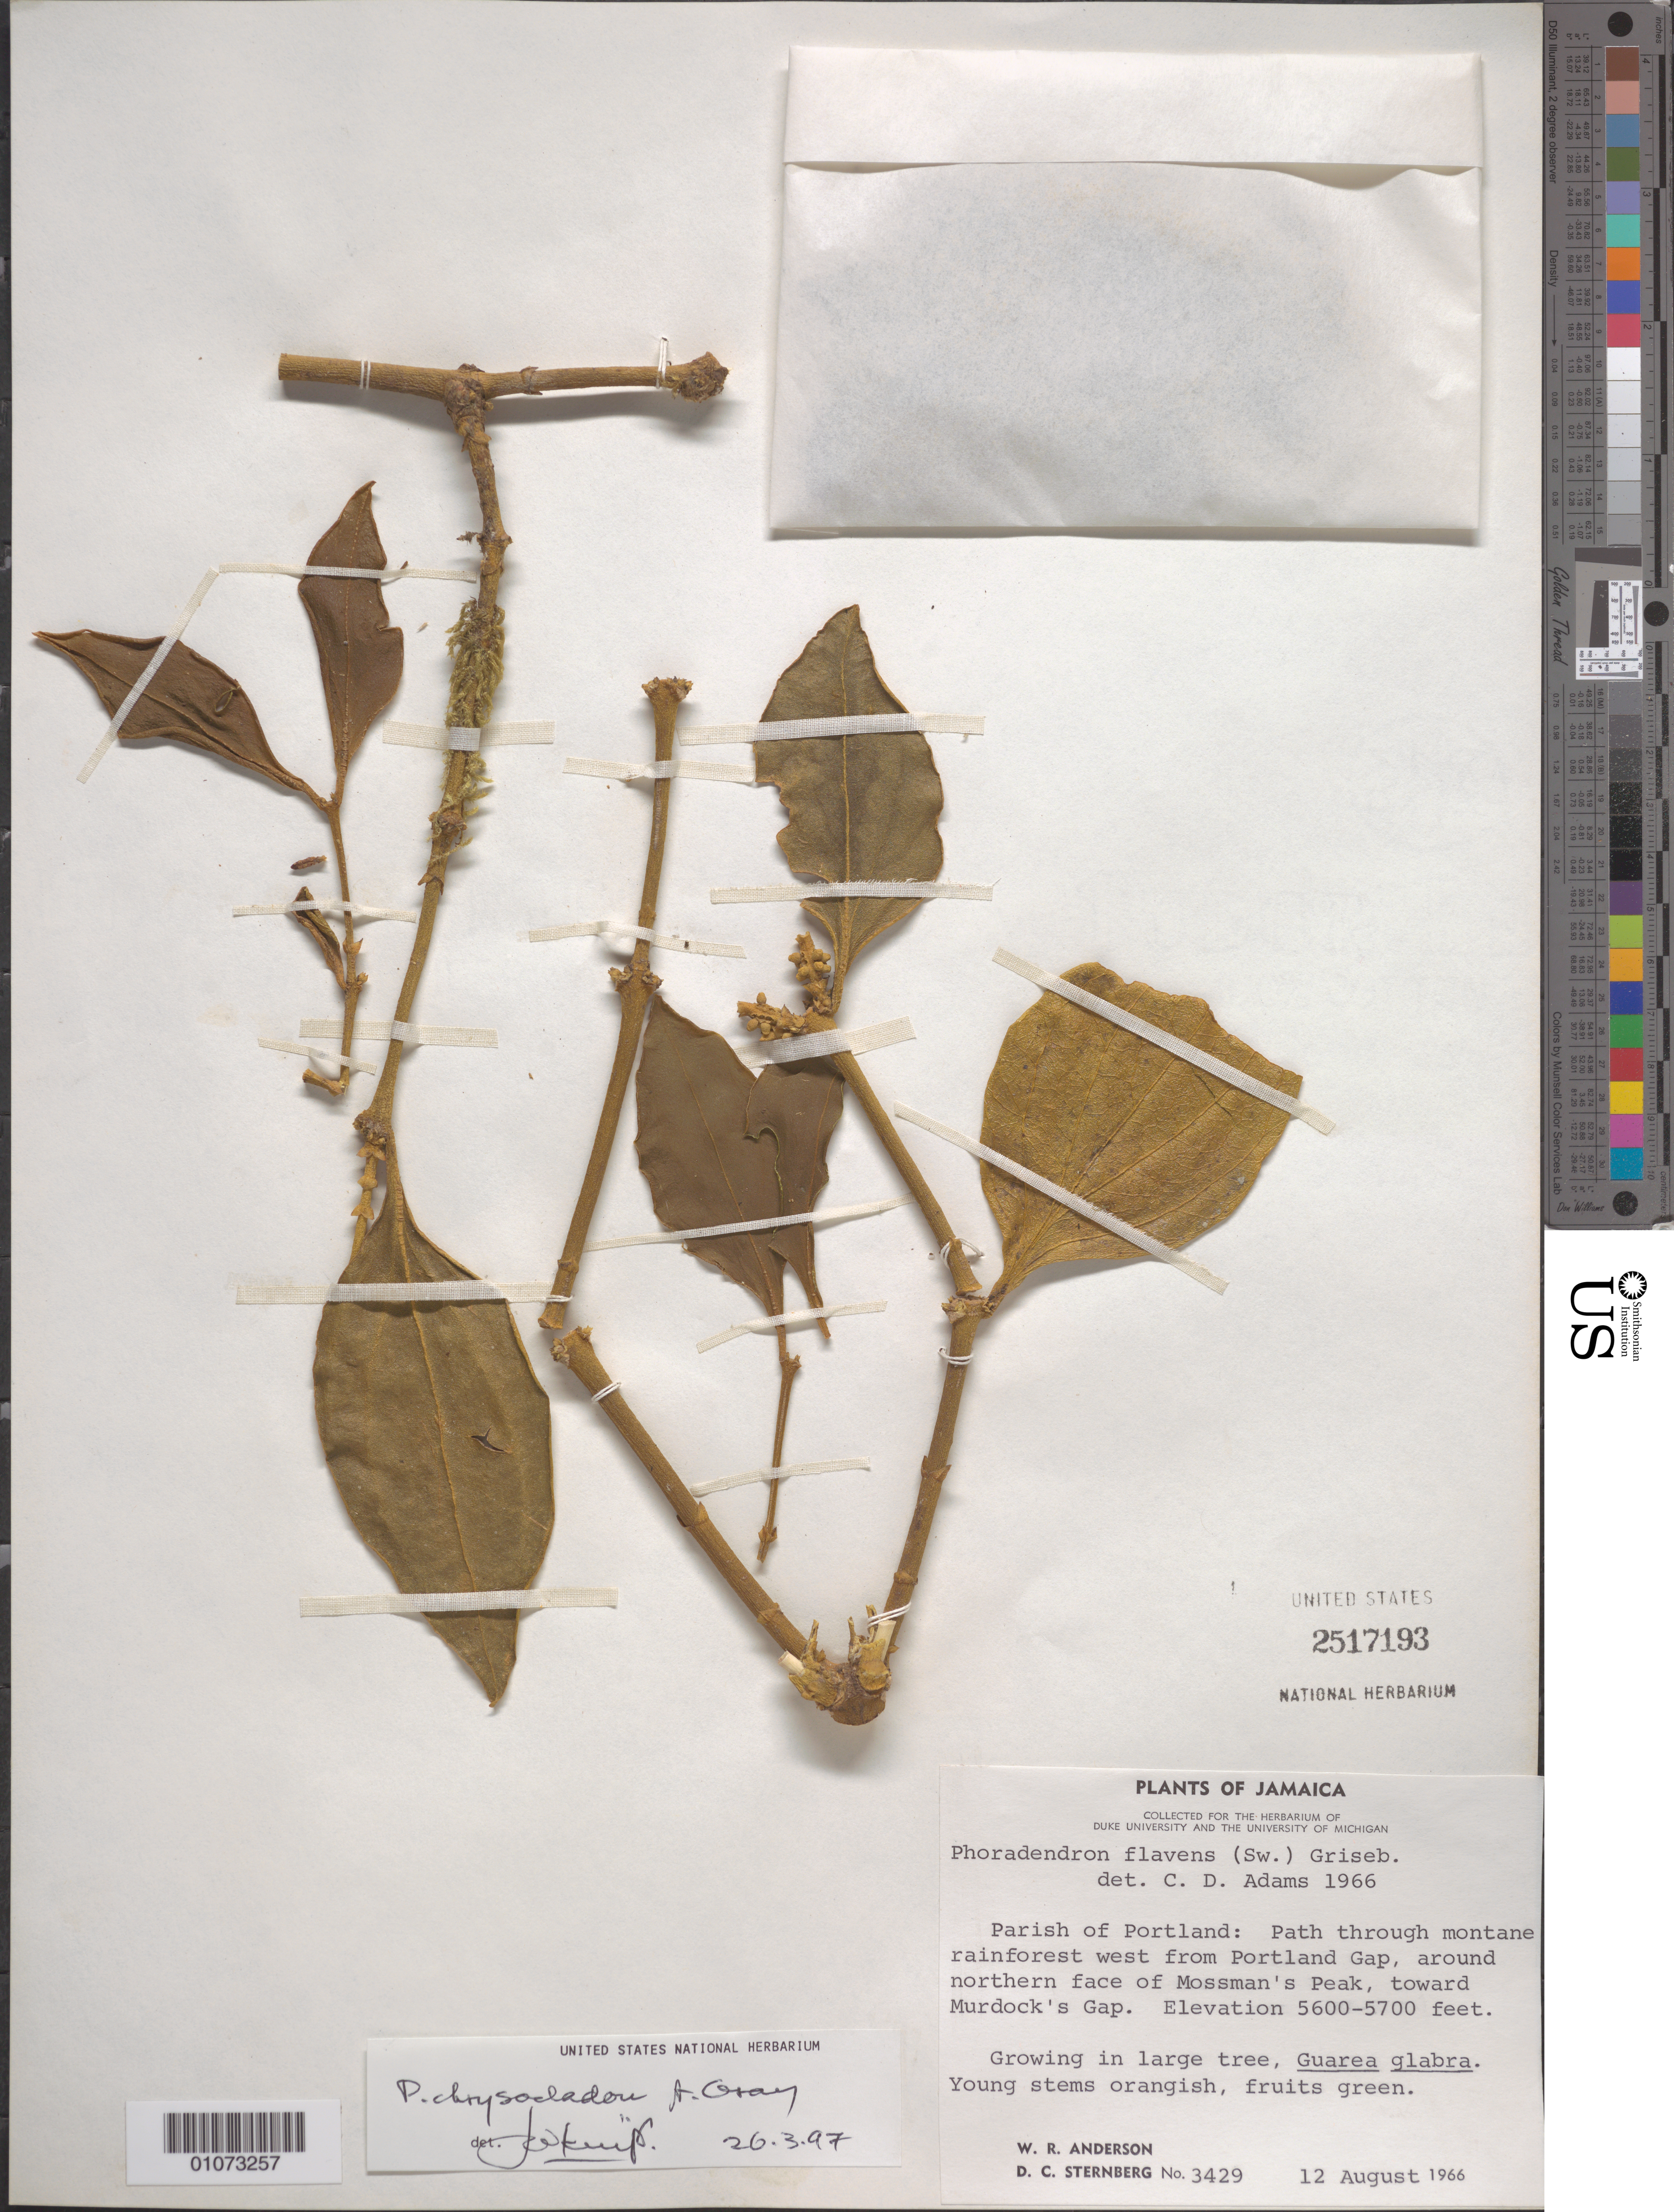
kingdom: Plantae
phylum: Tracheophyta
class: Magnoliopsida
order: Santalales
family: Viscaceae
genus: Phoradendron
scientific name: Phoradendron chrysocladon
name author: A. Gray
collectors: W. R. Anderson & D. Sternberg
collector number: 3429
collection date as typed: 12 Aug 1966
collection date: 1966-08-12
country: Jamaica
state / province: Portland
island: Jamaica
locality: Path west from Portland Gap, around the northern face of Mossman's Peak, towards Murdock's Gap.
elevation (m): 1707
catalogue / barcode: US 2517193